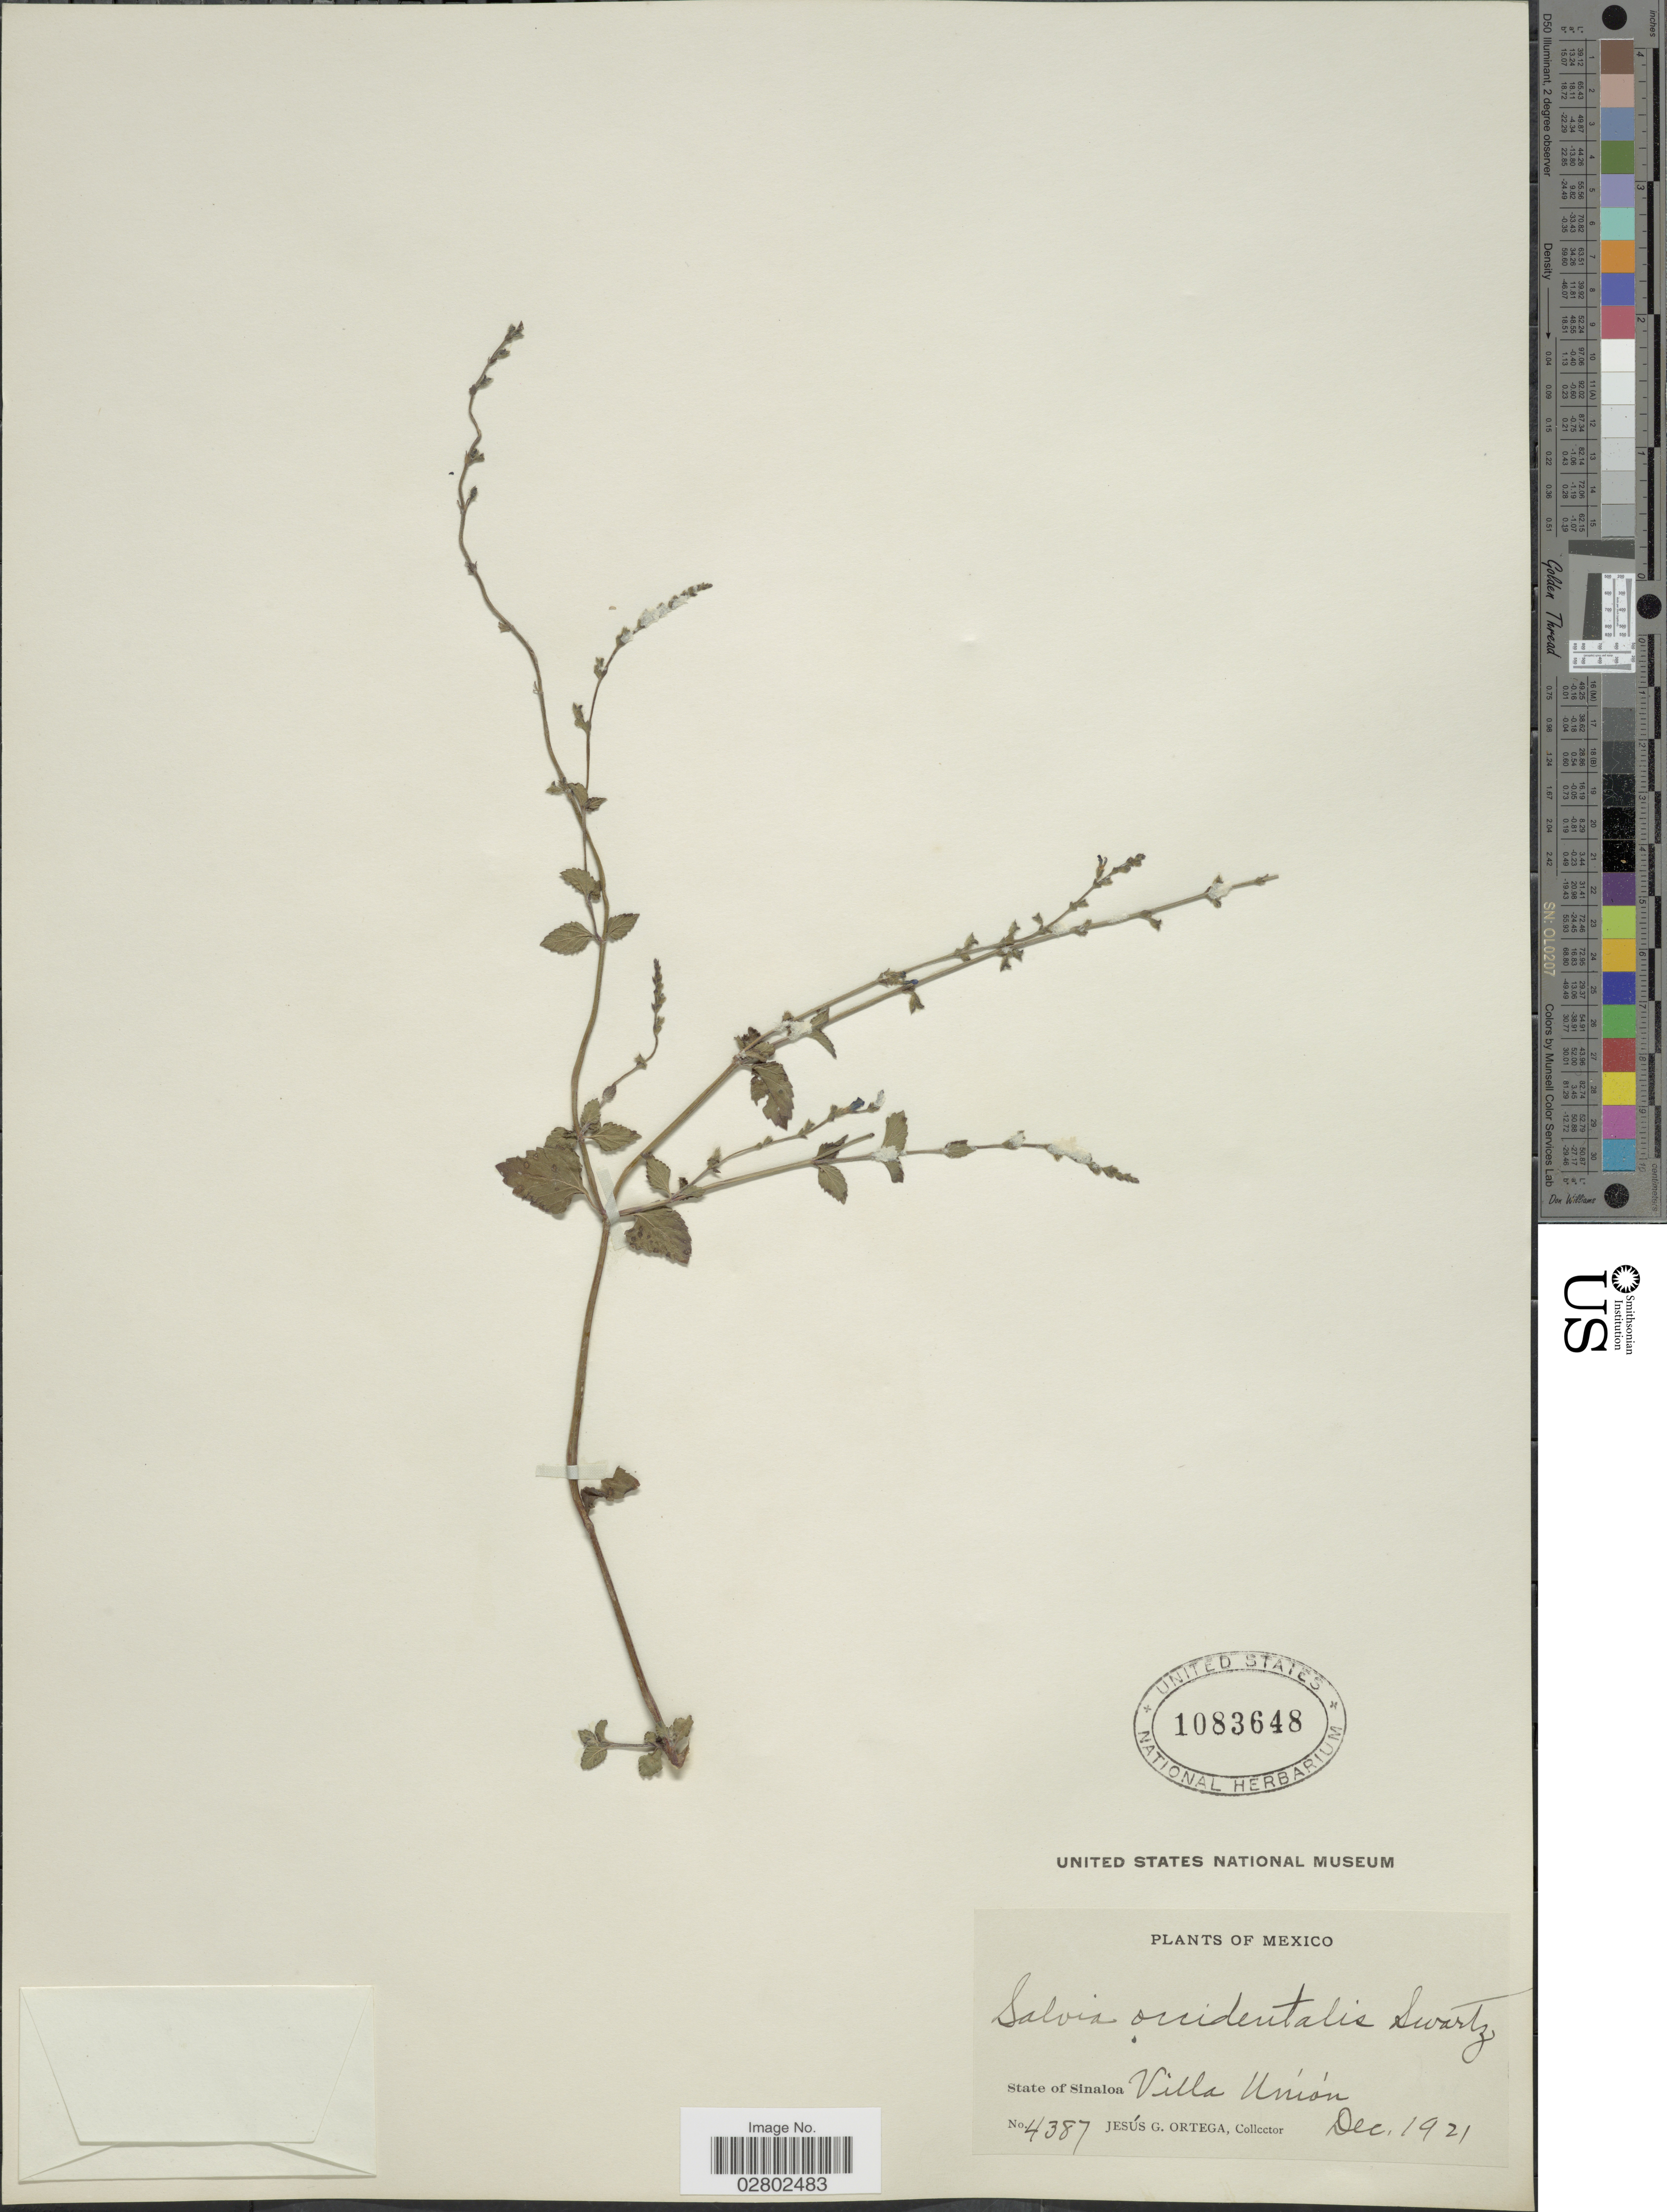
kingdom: Plantae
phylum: Tracheophyta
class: Magnoliopsida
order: Lamiales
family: Lamiaceae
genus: Salvia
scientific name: Salvia occidentalis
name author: Sw.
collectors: J. Ortega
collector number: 4387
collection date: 1921-12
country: Mexico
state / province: Sinaloa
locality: Villa Unión.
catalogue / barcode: US 1083648